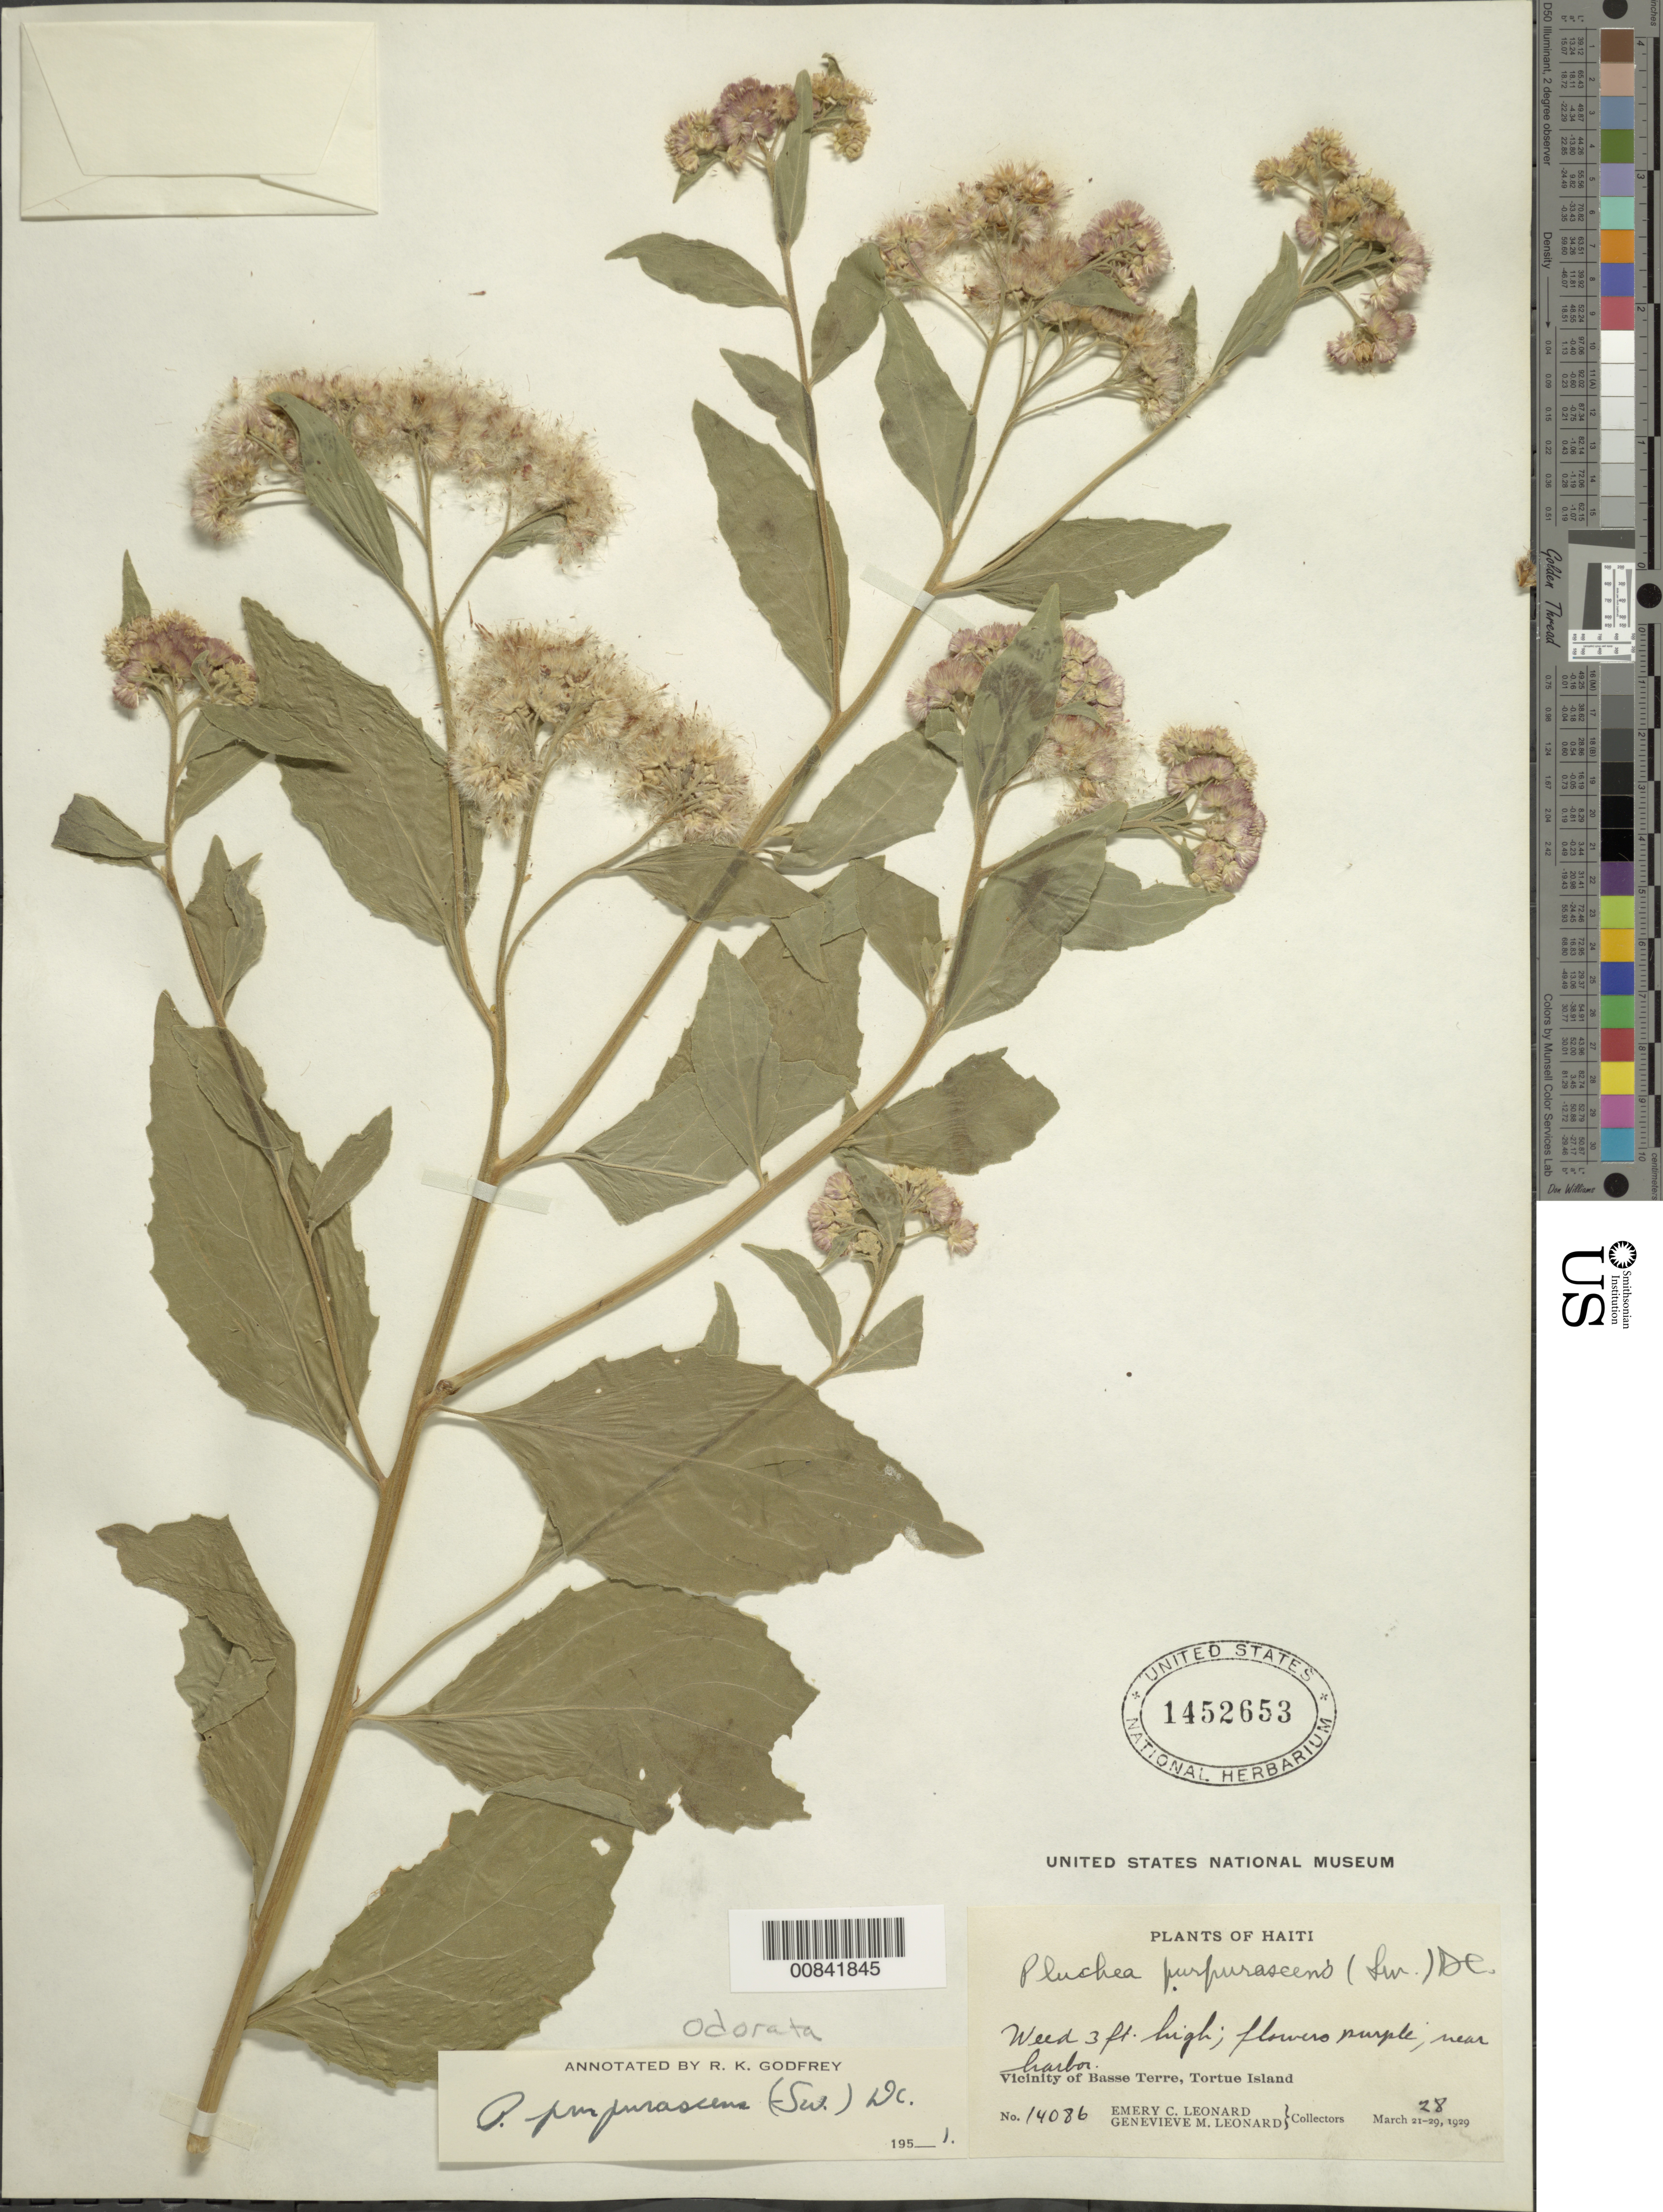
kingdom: Plantae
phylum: Tracheophyta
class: Magnoliopsida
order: Asterales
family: Asteraceae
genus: Pluchea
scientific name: Pluchea odorata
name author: (L.) Cass.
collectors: E. C. Leonard & G. M. Leonard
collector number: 14086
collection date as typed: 28 Mar 1929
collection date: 1929-03-28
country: Haiti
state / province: Nord-Ouest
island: Île de la Tortue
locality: Vicinity of Basse Terre, near harbor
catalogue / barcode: US 1452653